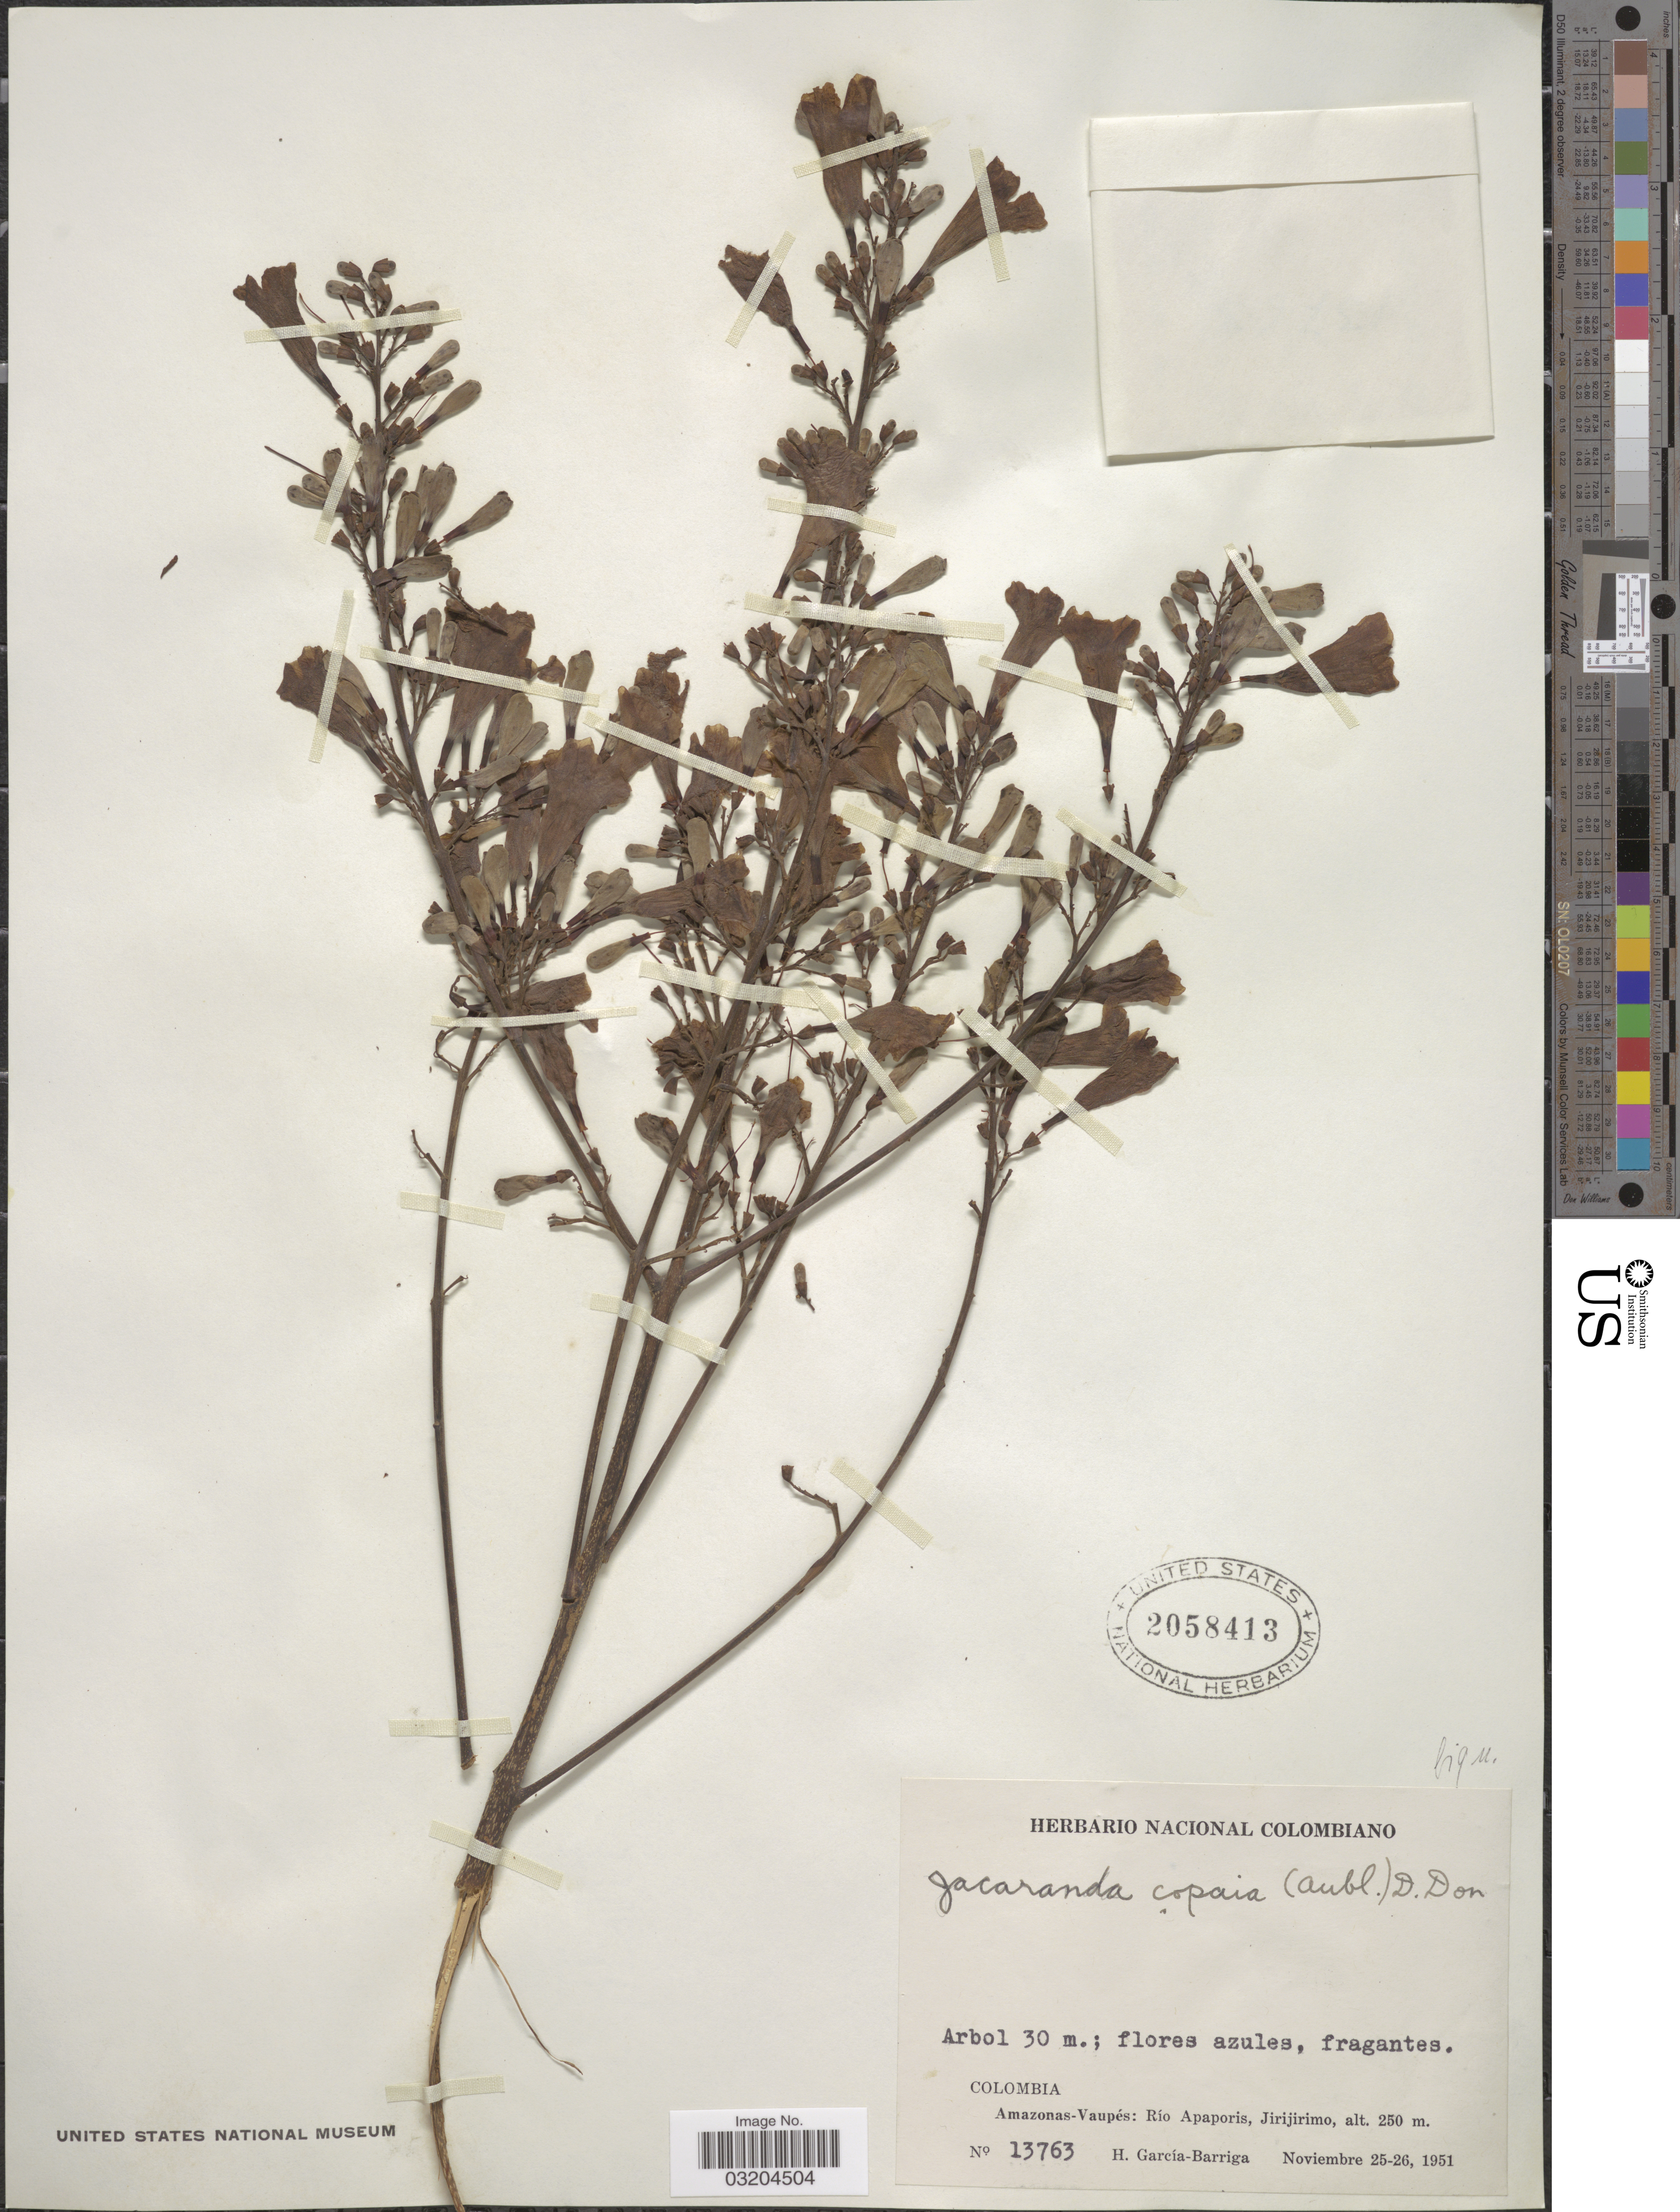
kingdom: Plantae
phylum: Tracheophyta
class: Magnoliopsida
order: Lamiales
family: Bignoniaceae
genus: Jacaranda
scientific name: Jacaranda copaia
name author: (Aubl.) D. Don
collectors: H. García Barriga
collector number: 13763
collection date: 1951-11-25/1951-11-26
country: Colombia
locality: Amazonas-Vaupés: Río Apaporis, Jirijirimo.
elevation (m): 250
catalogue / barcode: US 2058413